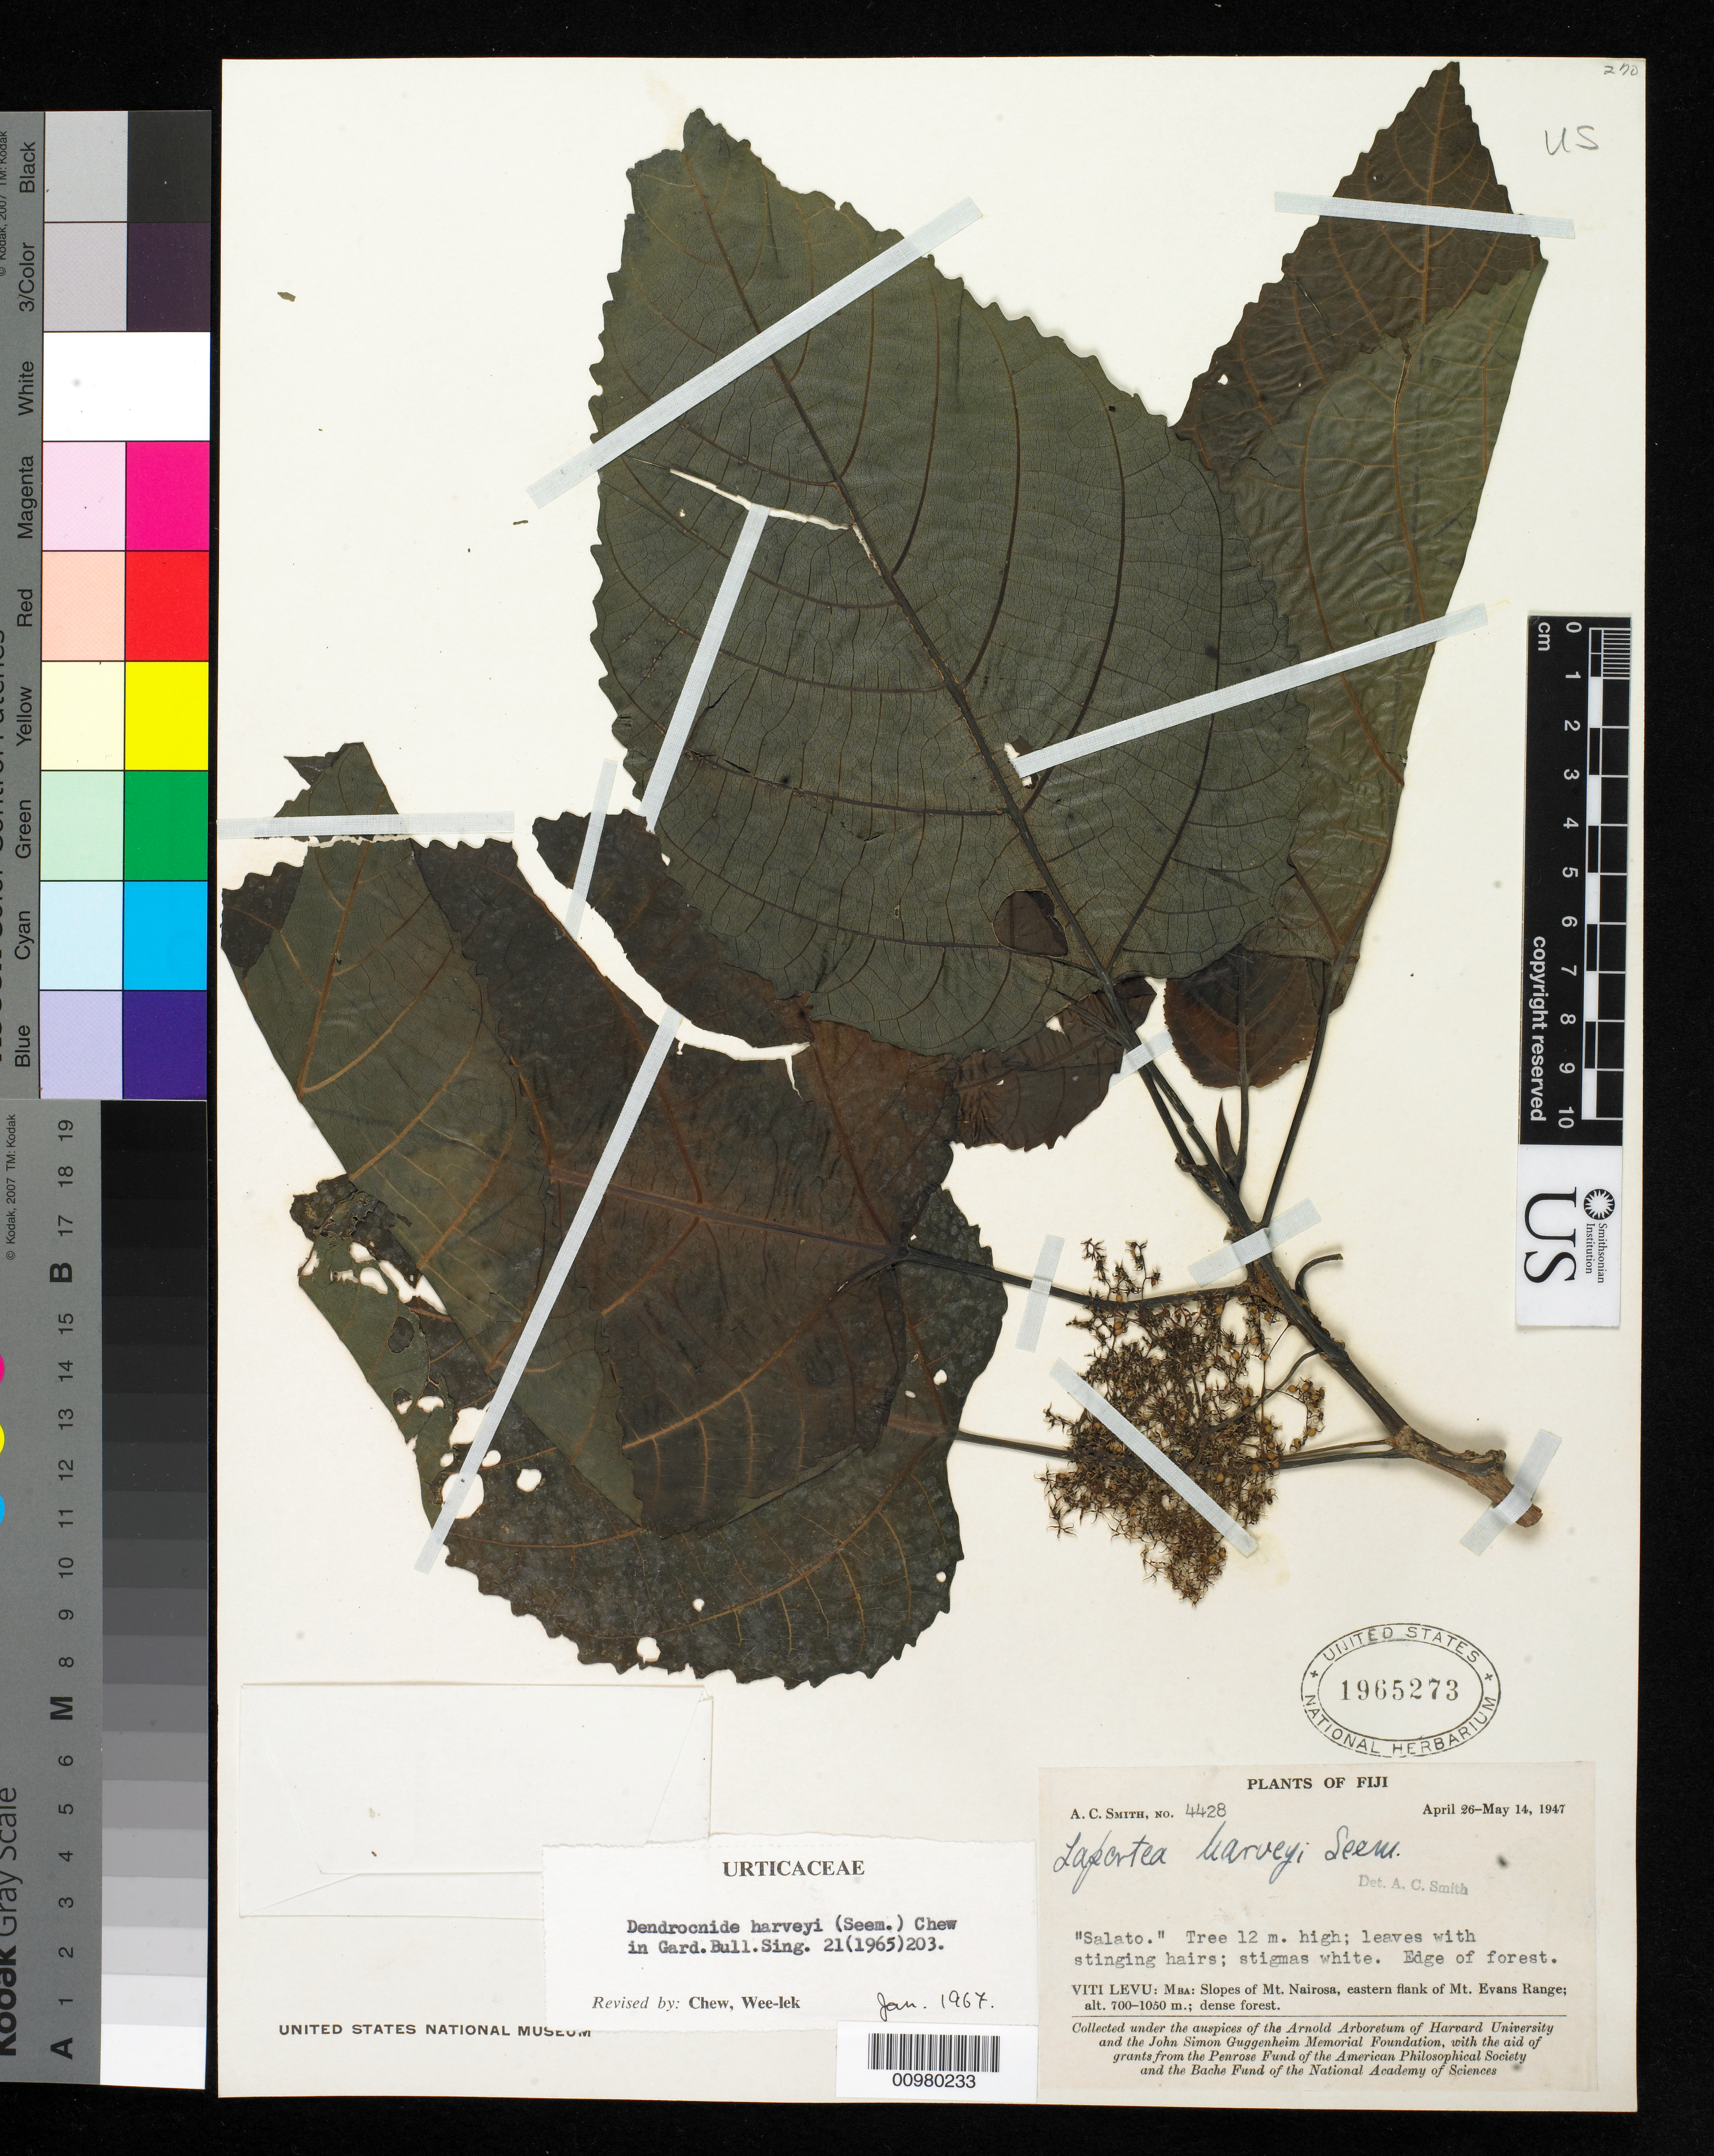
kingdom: Plantae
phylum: Tracheophyta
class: Magnoliopsida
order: Rosales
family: Urticaceae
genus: Dendrocnide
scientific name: Dendrocnide harveyi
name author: (Seem.) Chew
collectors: C. A. Smith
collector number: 4428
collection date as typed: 26 Apr 1947 to 14 May 1947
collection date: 1947-04-26/1947-05-14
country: Fiji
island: Viti Levu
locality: Mba: Slopes of Mt. Nairosa, eastern flank of Mt. Evans Range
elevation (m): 700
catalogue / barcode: US 1965273